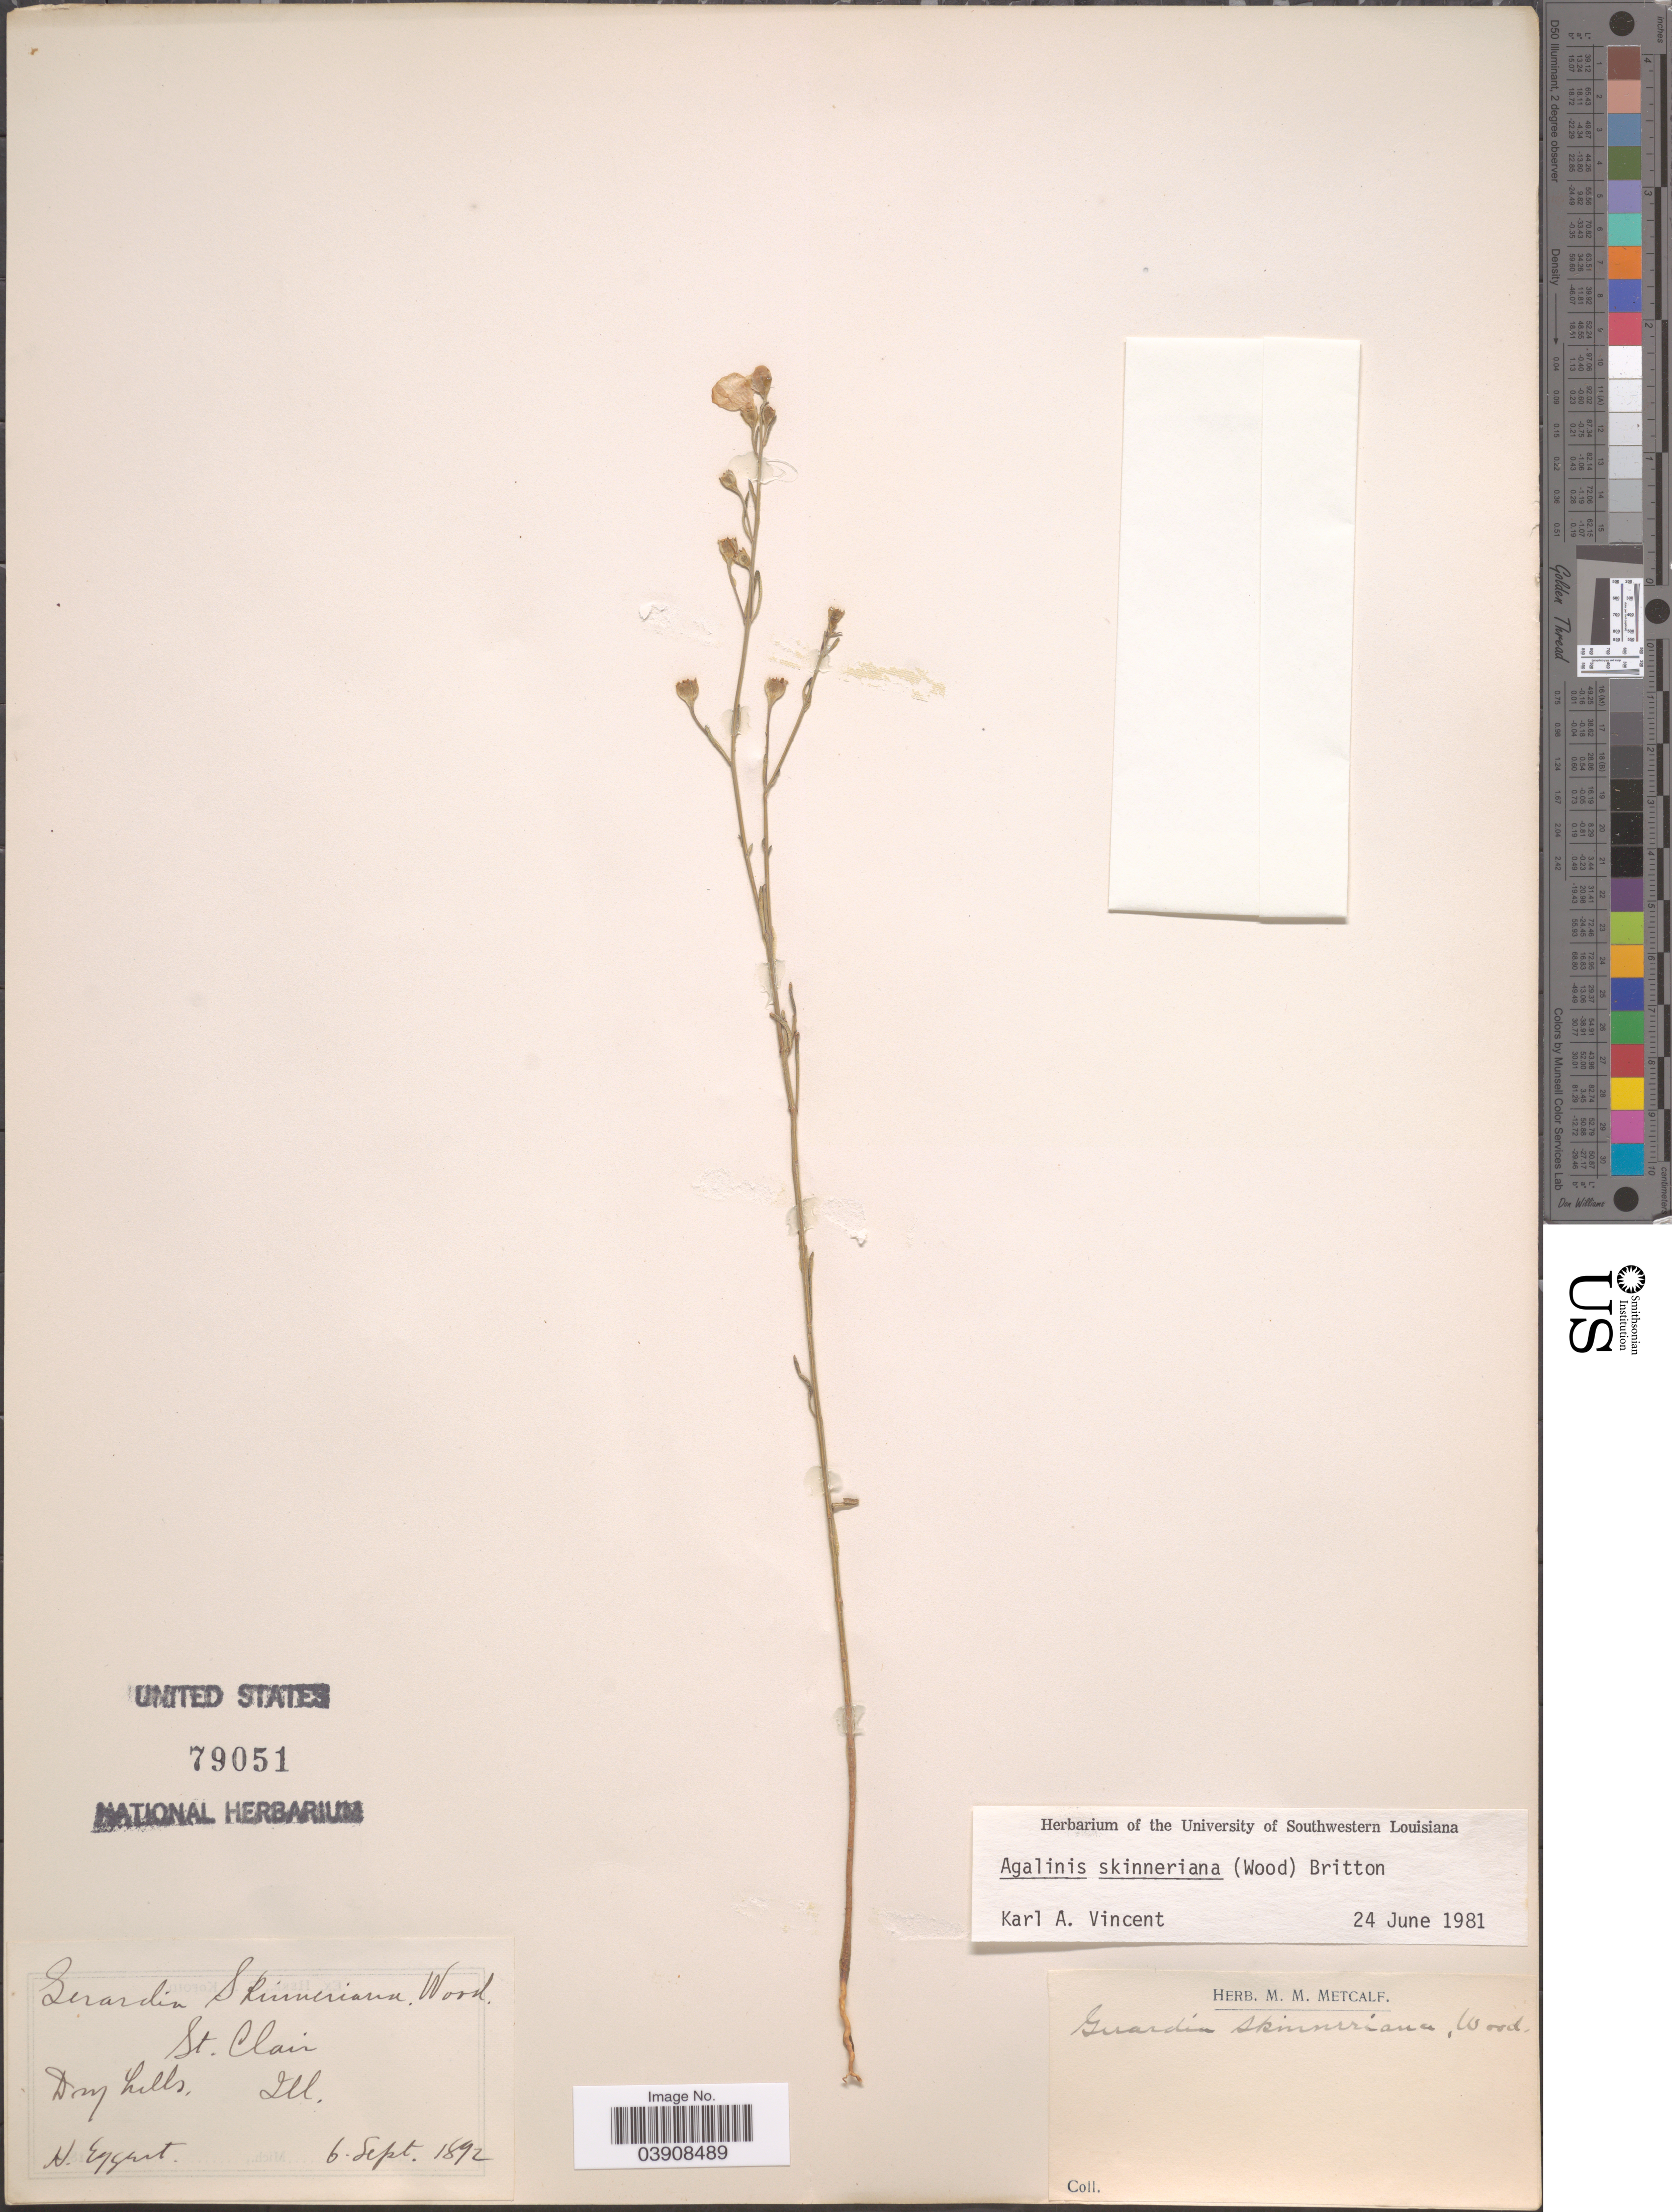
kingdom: Plantae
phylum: Tracheophyta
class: Magnoliopsida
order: Lamiales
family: Orobanchaceae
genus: Agalinis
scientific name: Agalinis skinneriana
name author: (Alph. Wood ex A. Gray) Britton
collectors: H. Eggert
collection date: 1892-09-06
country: United States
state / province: Illinois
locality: St. Clair.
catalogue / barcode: US 79051